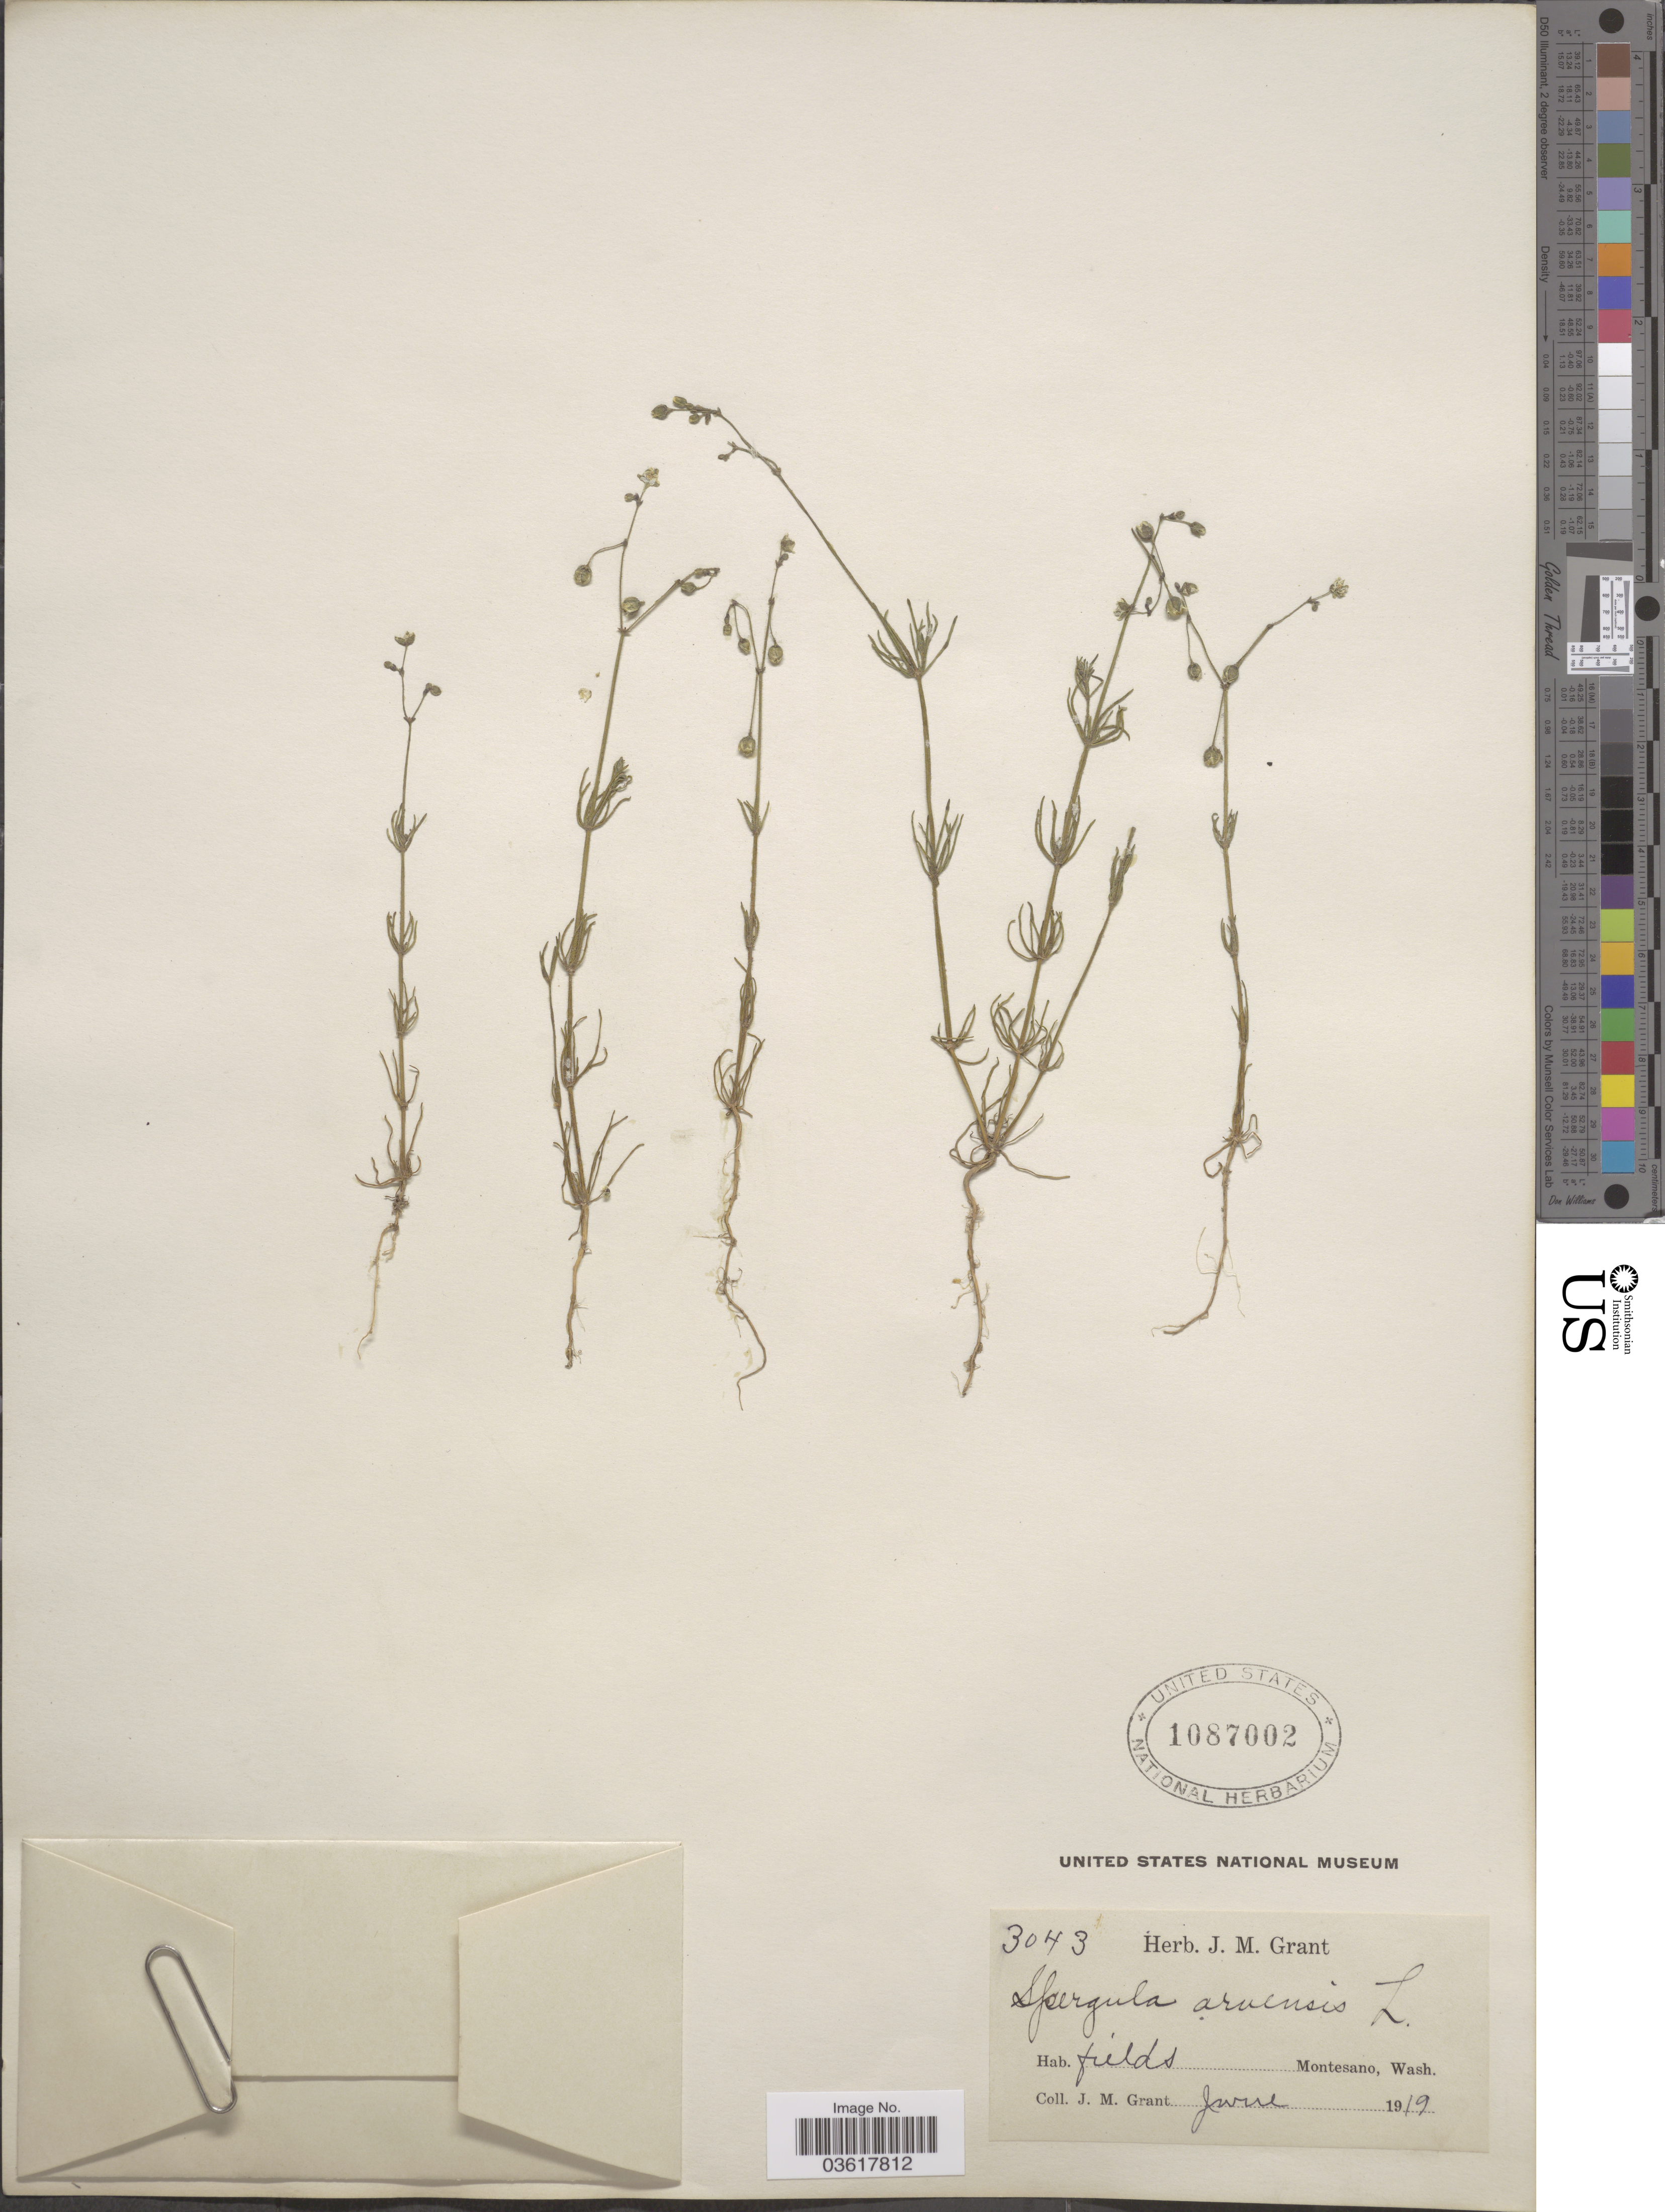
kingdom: Plantae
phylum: Tracheophyta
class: Magnoliopsida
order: Caryophyllales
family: Caryophyllaceae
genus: Spergula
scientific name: Spergula arvensis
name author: L.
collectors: J. M. Grant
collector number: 3043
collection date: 1919-06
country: United States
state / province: Washington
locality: Fields, Montesano.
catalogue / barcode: US 1087002